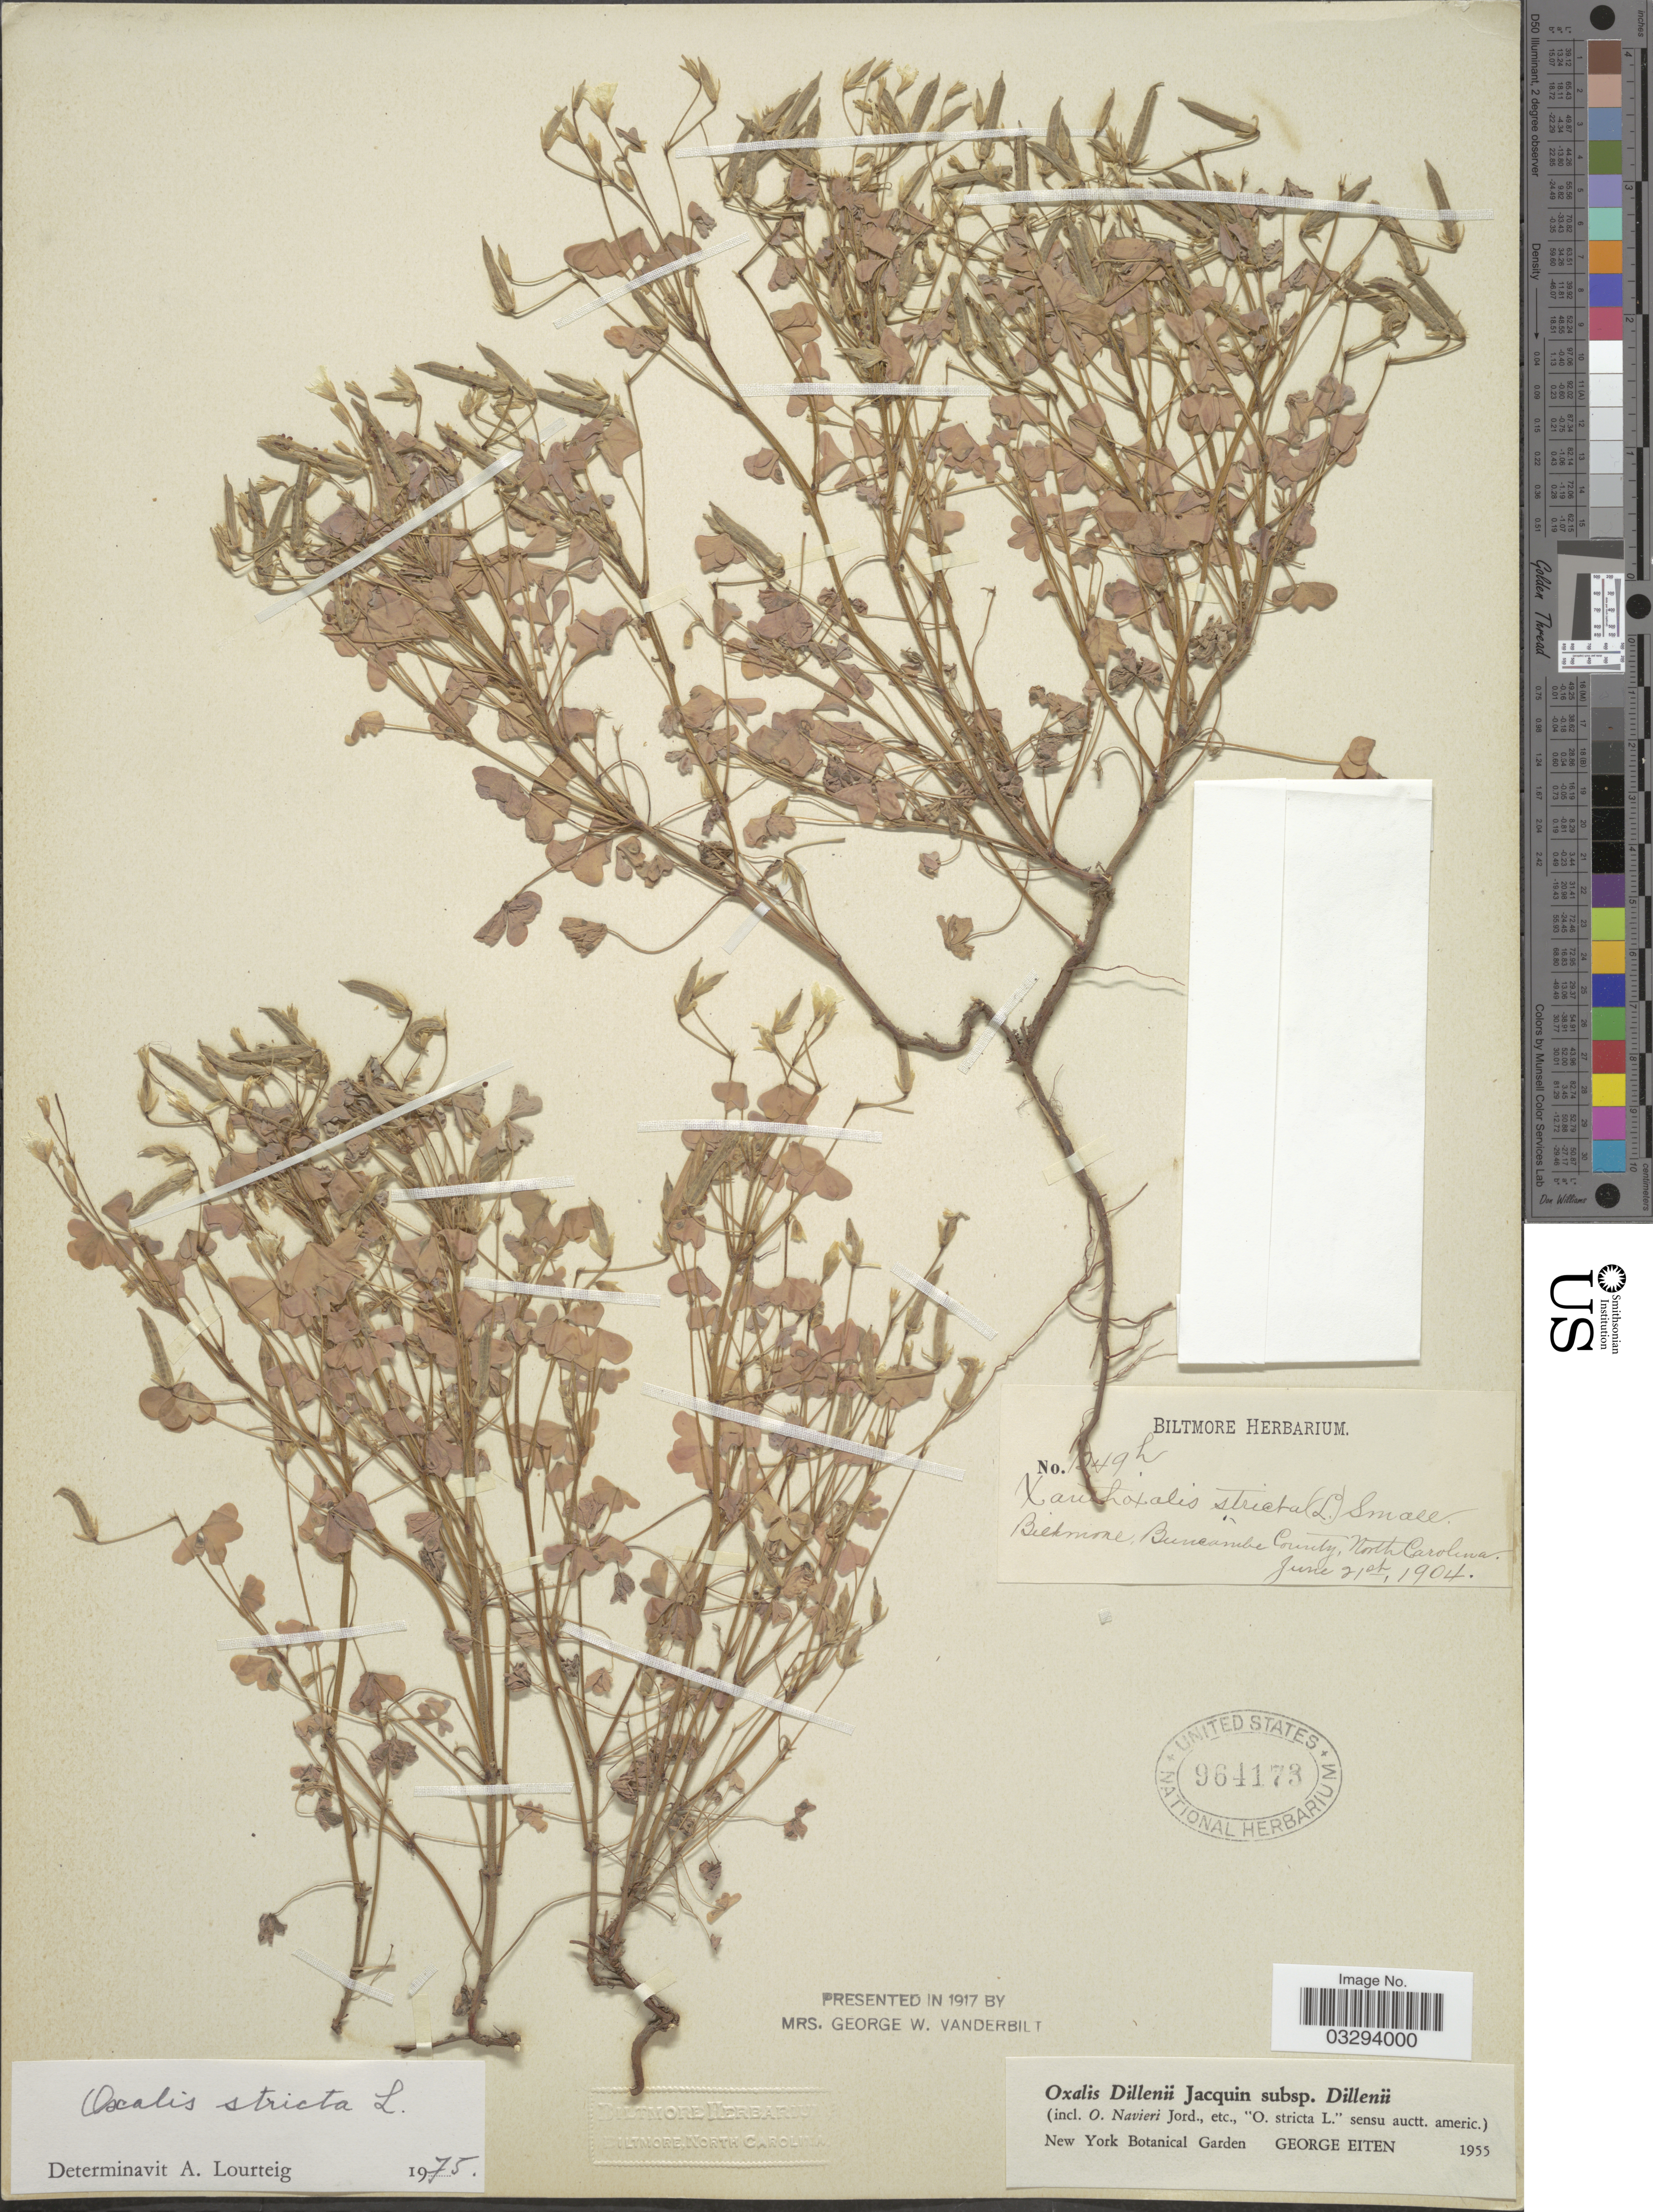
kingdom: Plantae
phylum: Tracheophyta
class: Magnoliopsida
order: Oxalidales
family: Oxalidaceae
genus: Oxalis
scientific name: Oxalis stricta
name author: L.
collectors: ex herb. Biltmore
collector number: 1249h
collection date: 1904-06-21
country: United States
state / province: North Carolina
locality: Biltmore, Buncombe County.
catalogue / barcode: US 964173